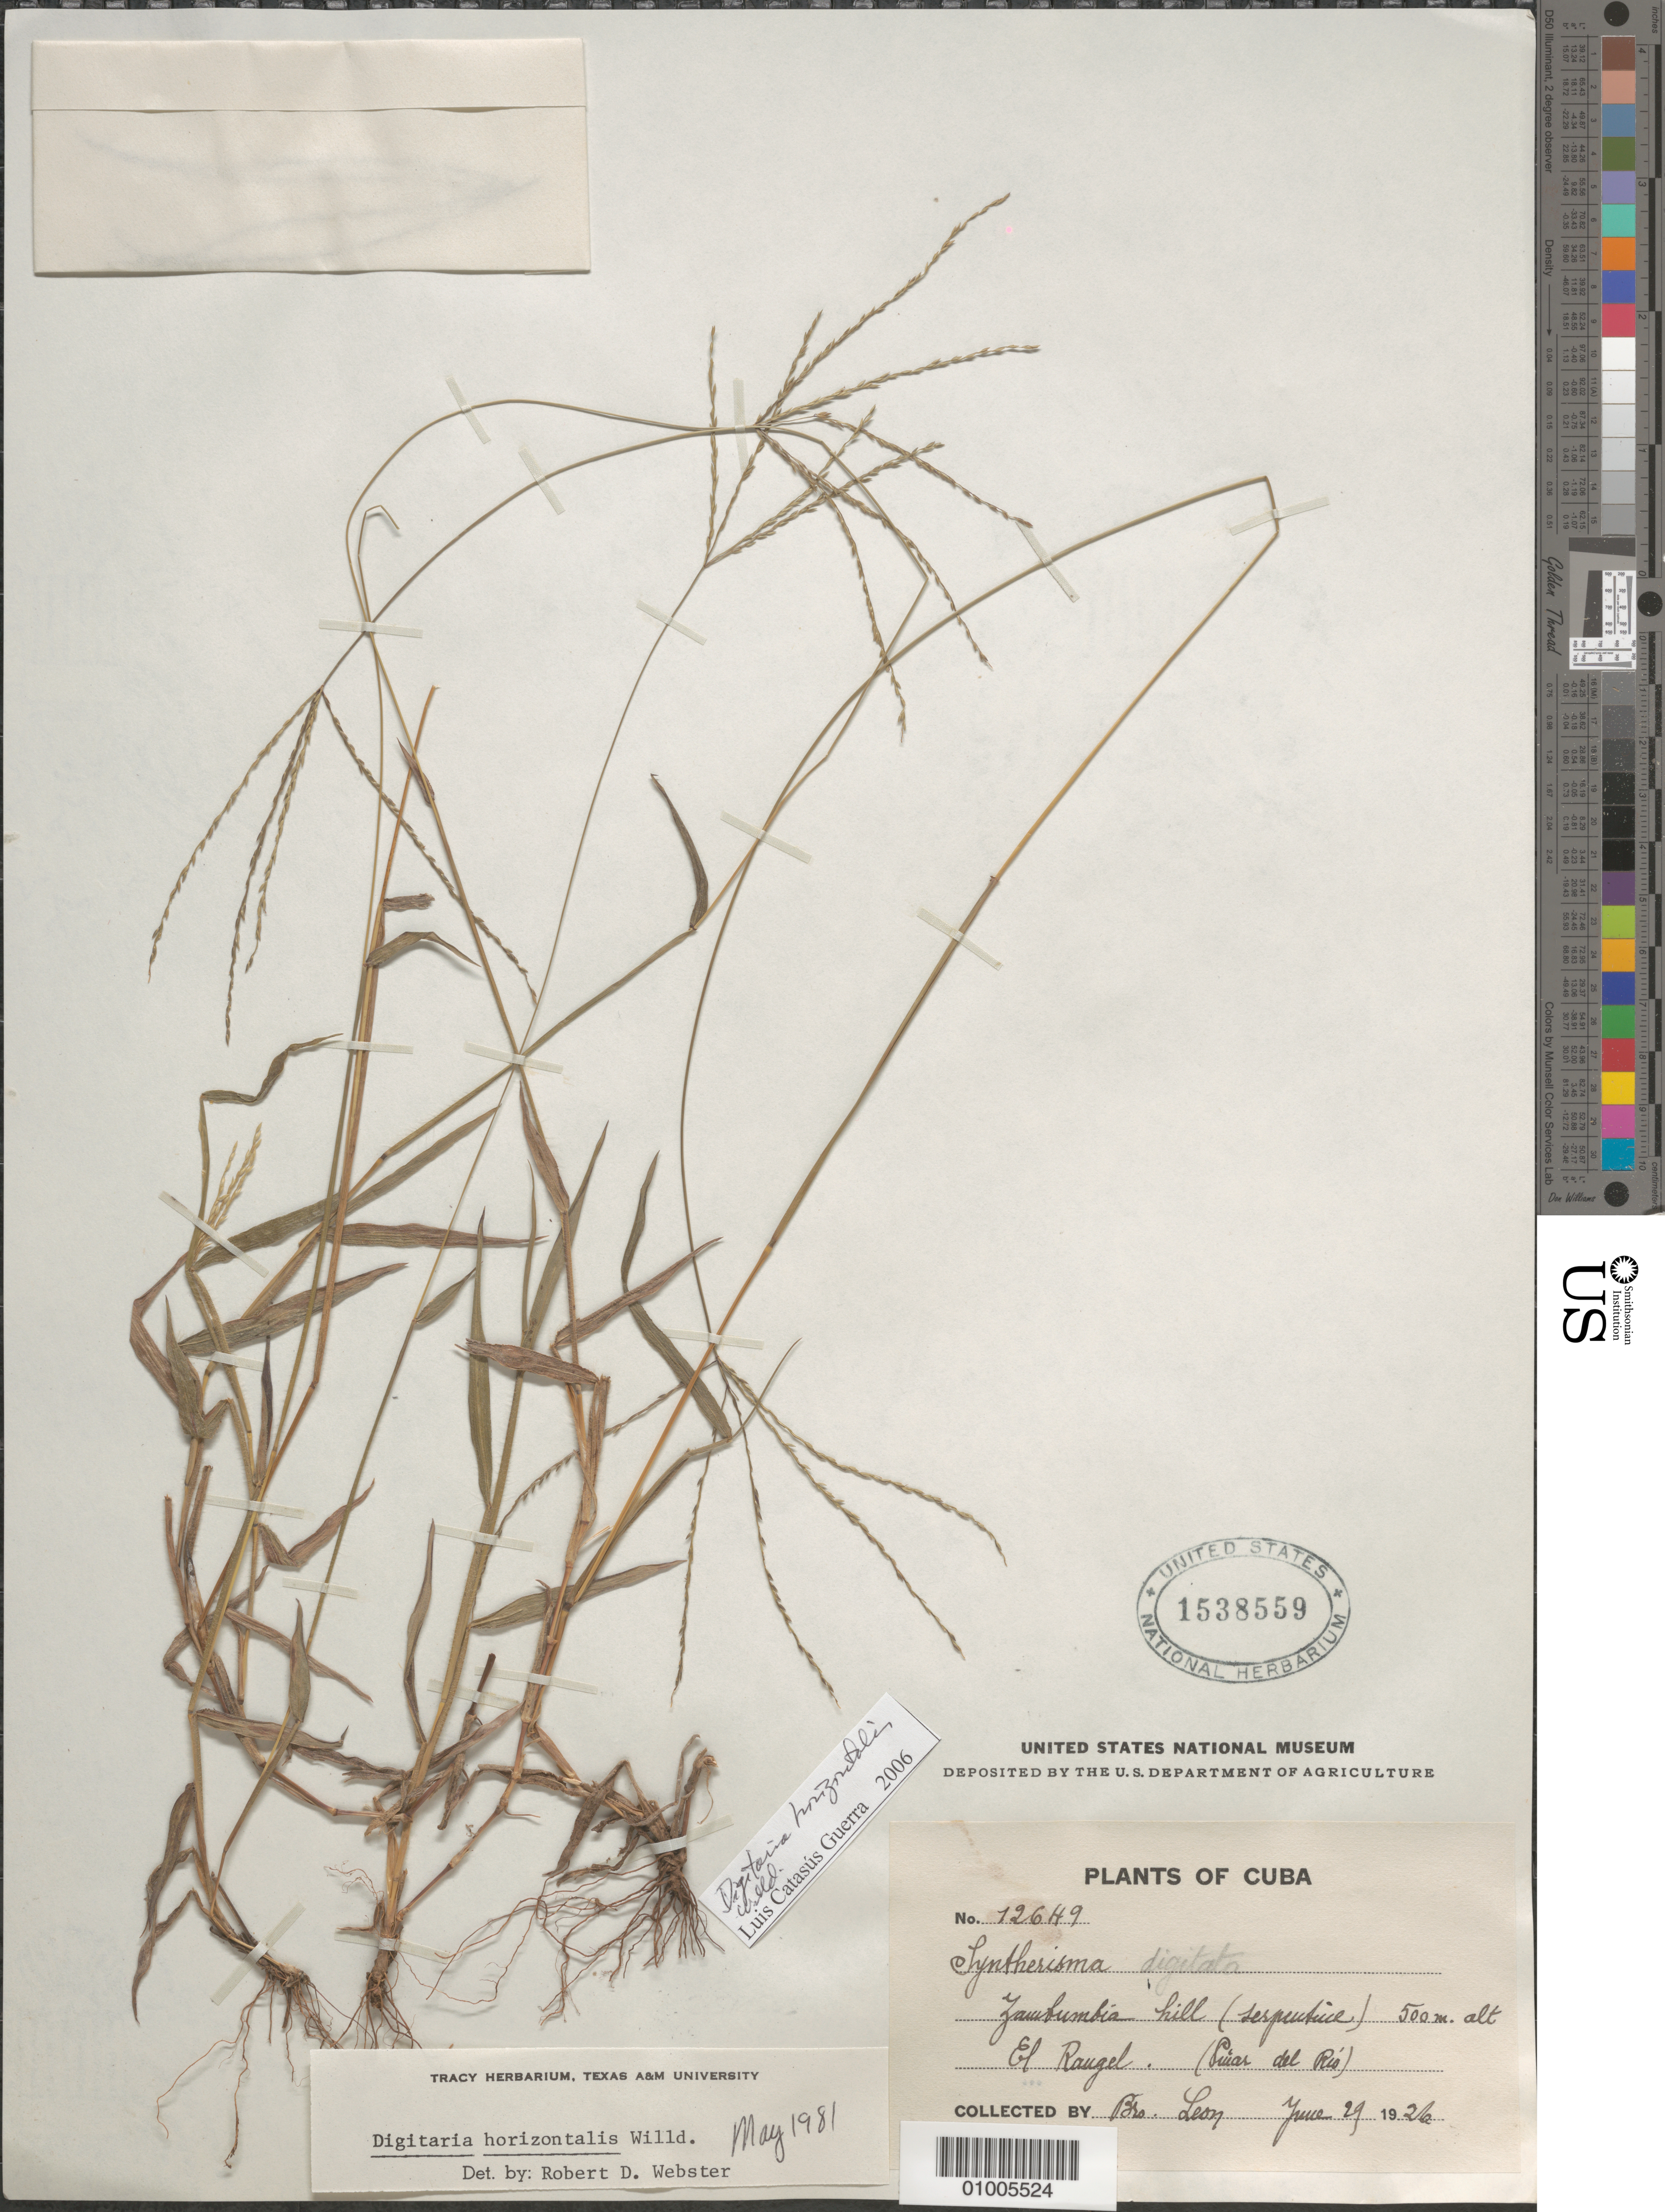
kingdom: Plantae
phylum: Tracheophyta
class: Liliopsida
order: Poales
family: Poaceae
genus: Digitaria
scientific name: Digitaria horizontalis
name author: Willd.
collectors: Bro. León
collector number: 12649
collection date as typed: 29 Jun 1926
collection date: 1926-06-29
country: Cuba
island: Cuba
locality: Jaubumbia hill, El Rougel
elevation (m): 500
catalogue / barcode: US 1538559